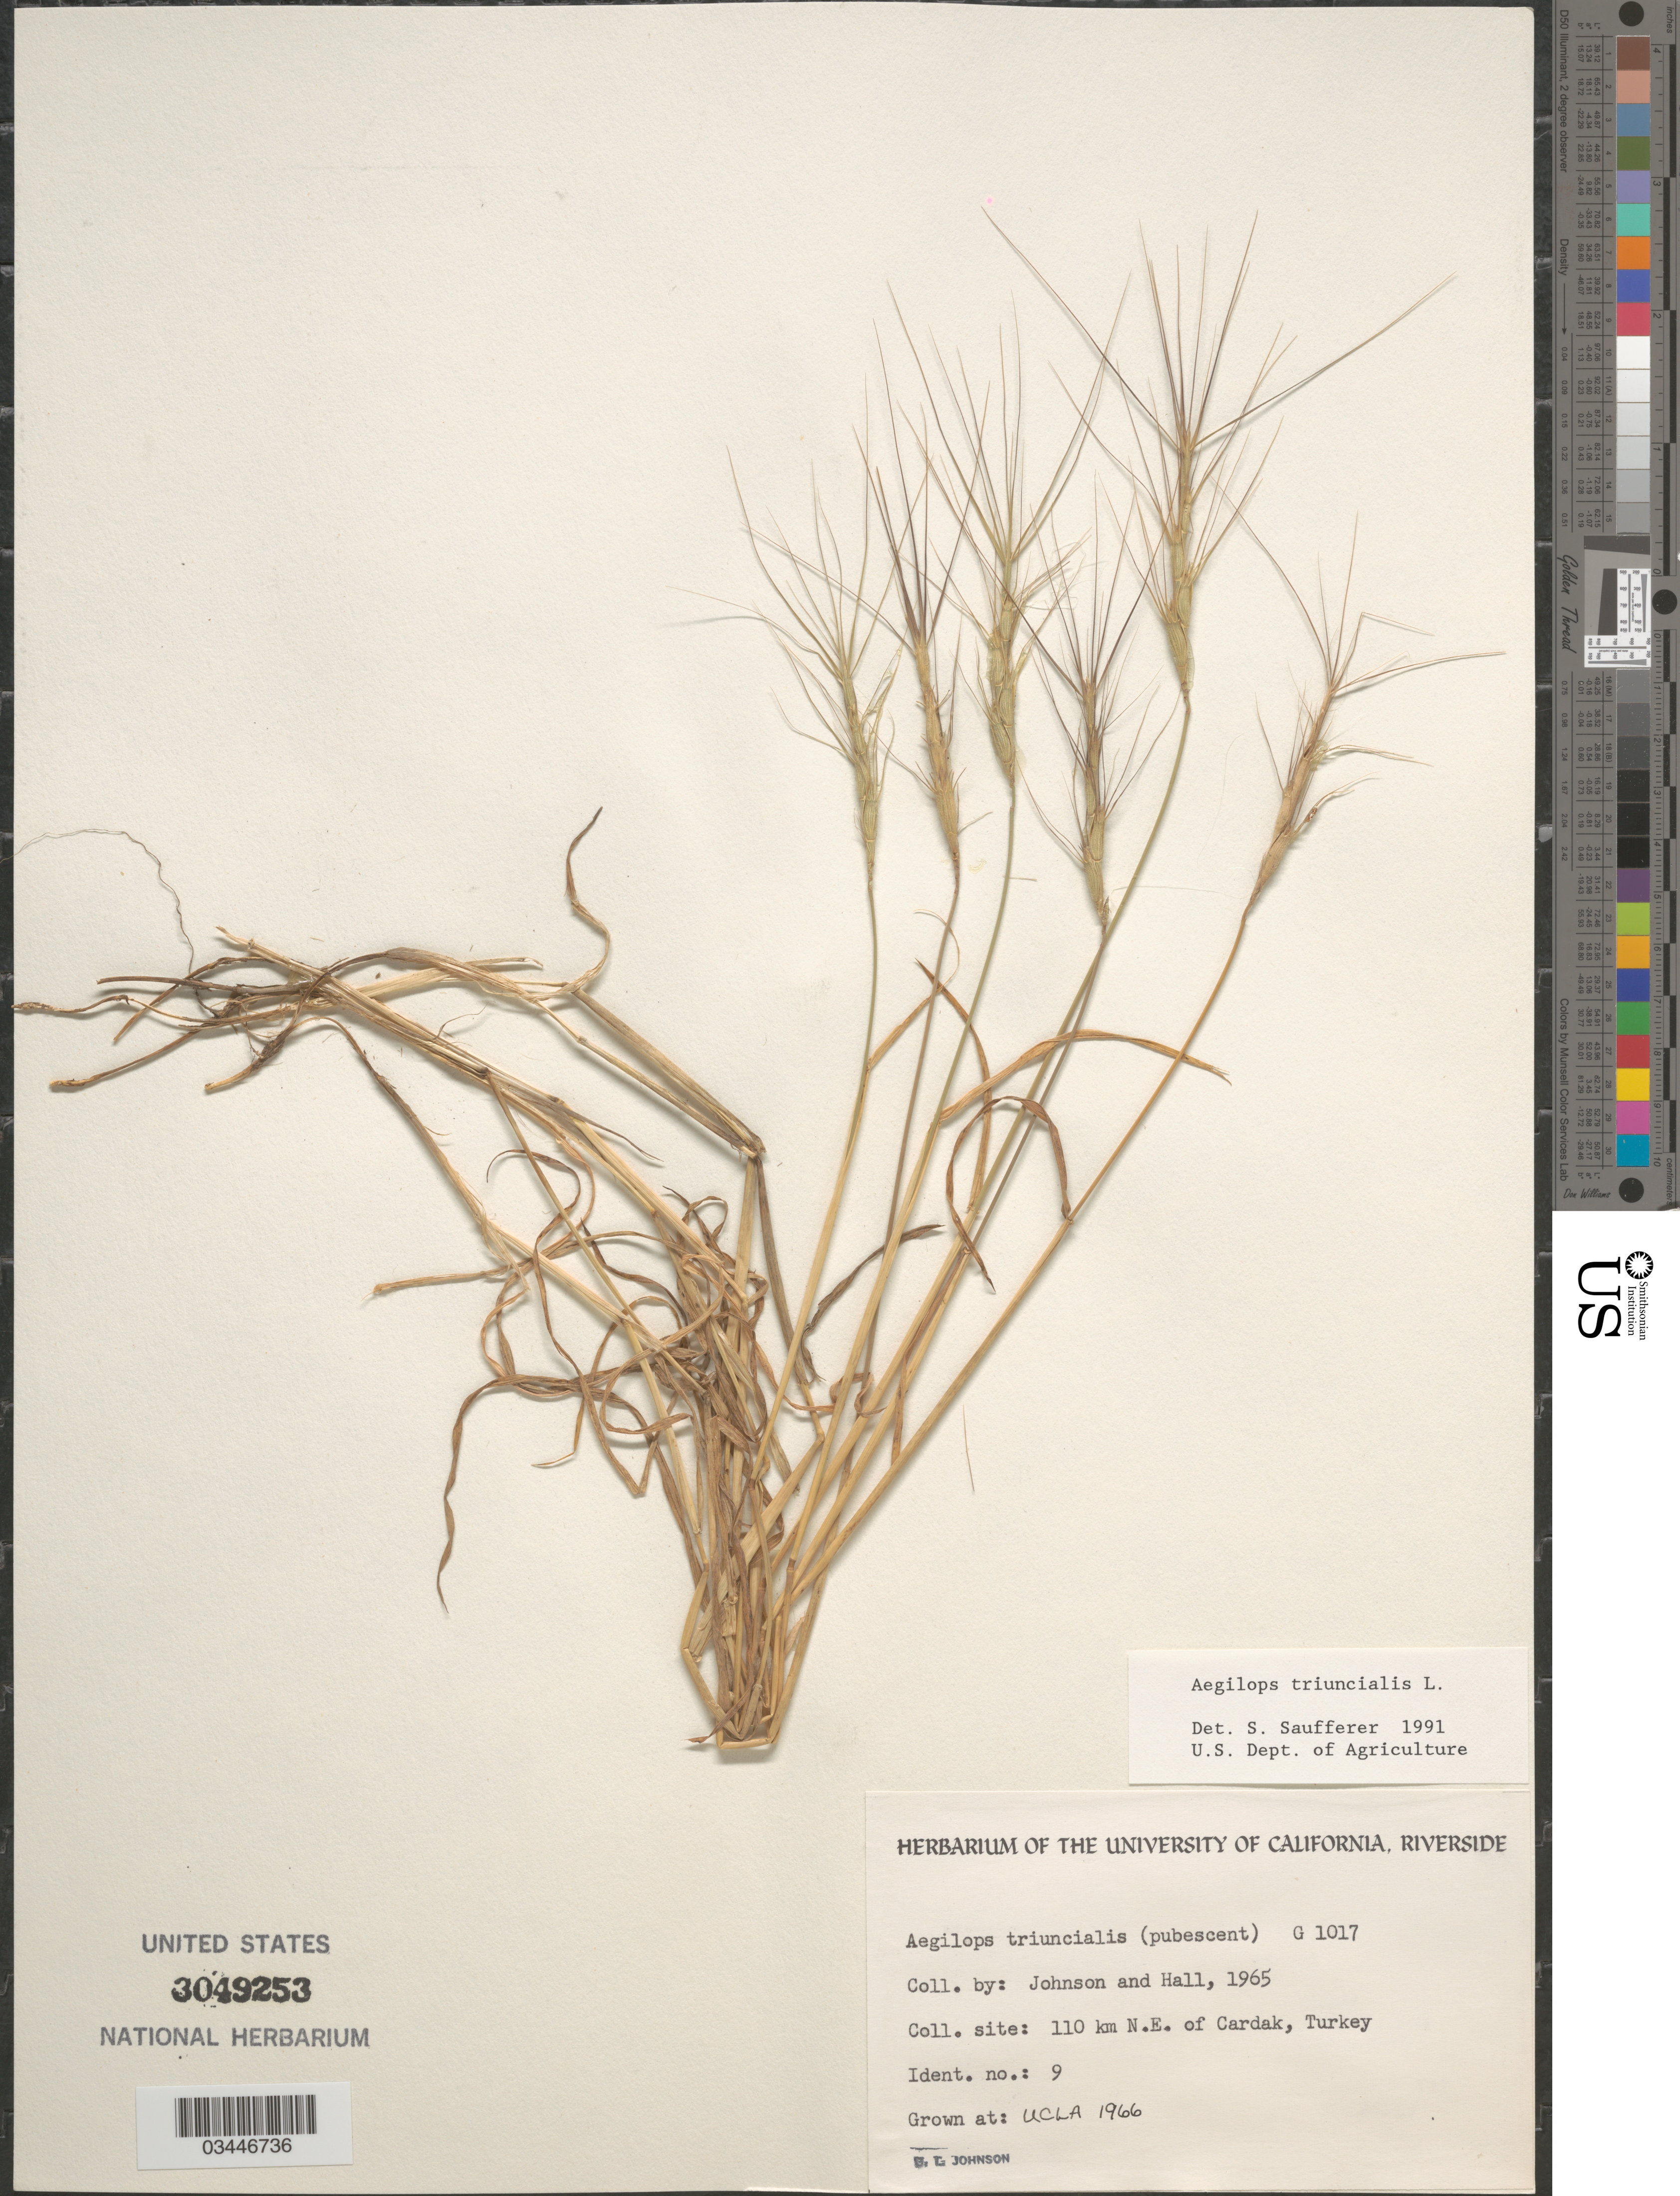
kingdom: Plantae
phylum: Tracheophyta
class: Liliopsida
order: Poales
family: Poaceae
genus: Aegilops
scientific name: Aegilops triuncialis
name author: L.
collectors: B. Johnson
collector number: G1017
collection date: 1966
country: United States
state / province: California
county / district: Los Angeles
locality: UCLA.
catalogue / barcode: US 3049253